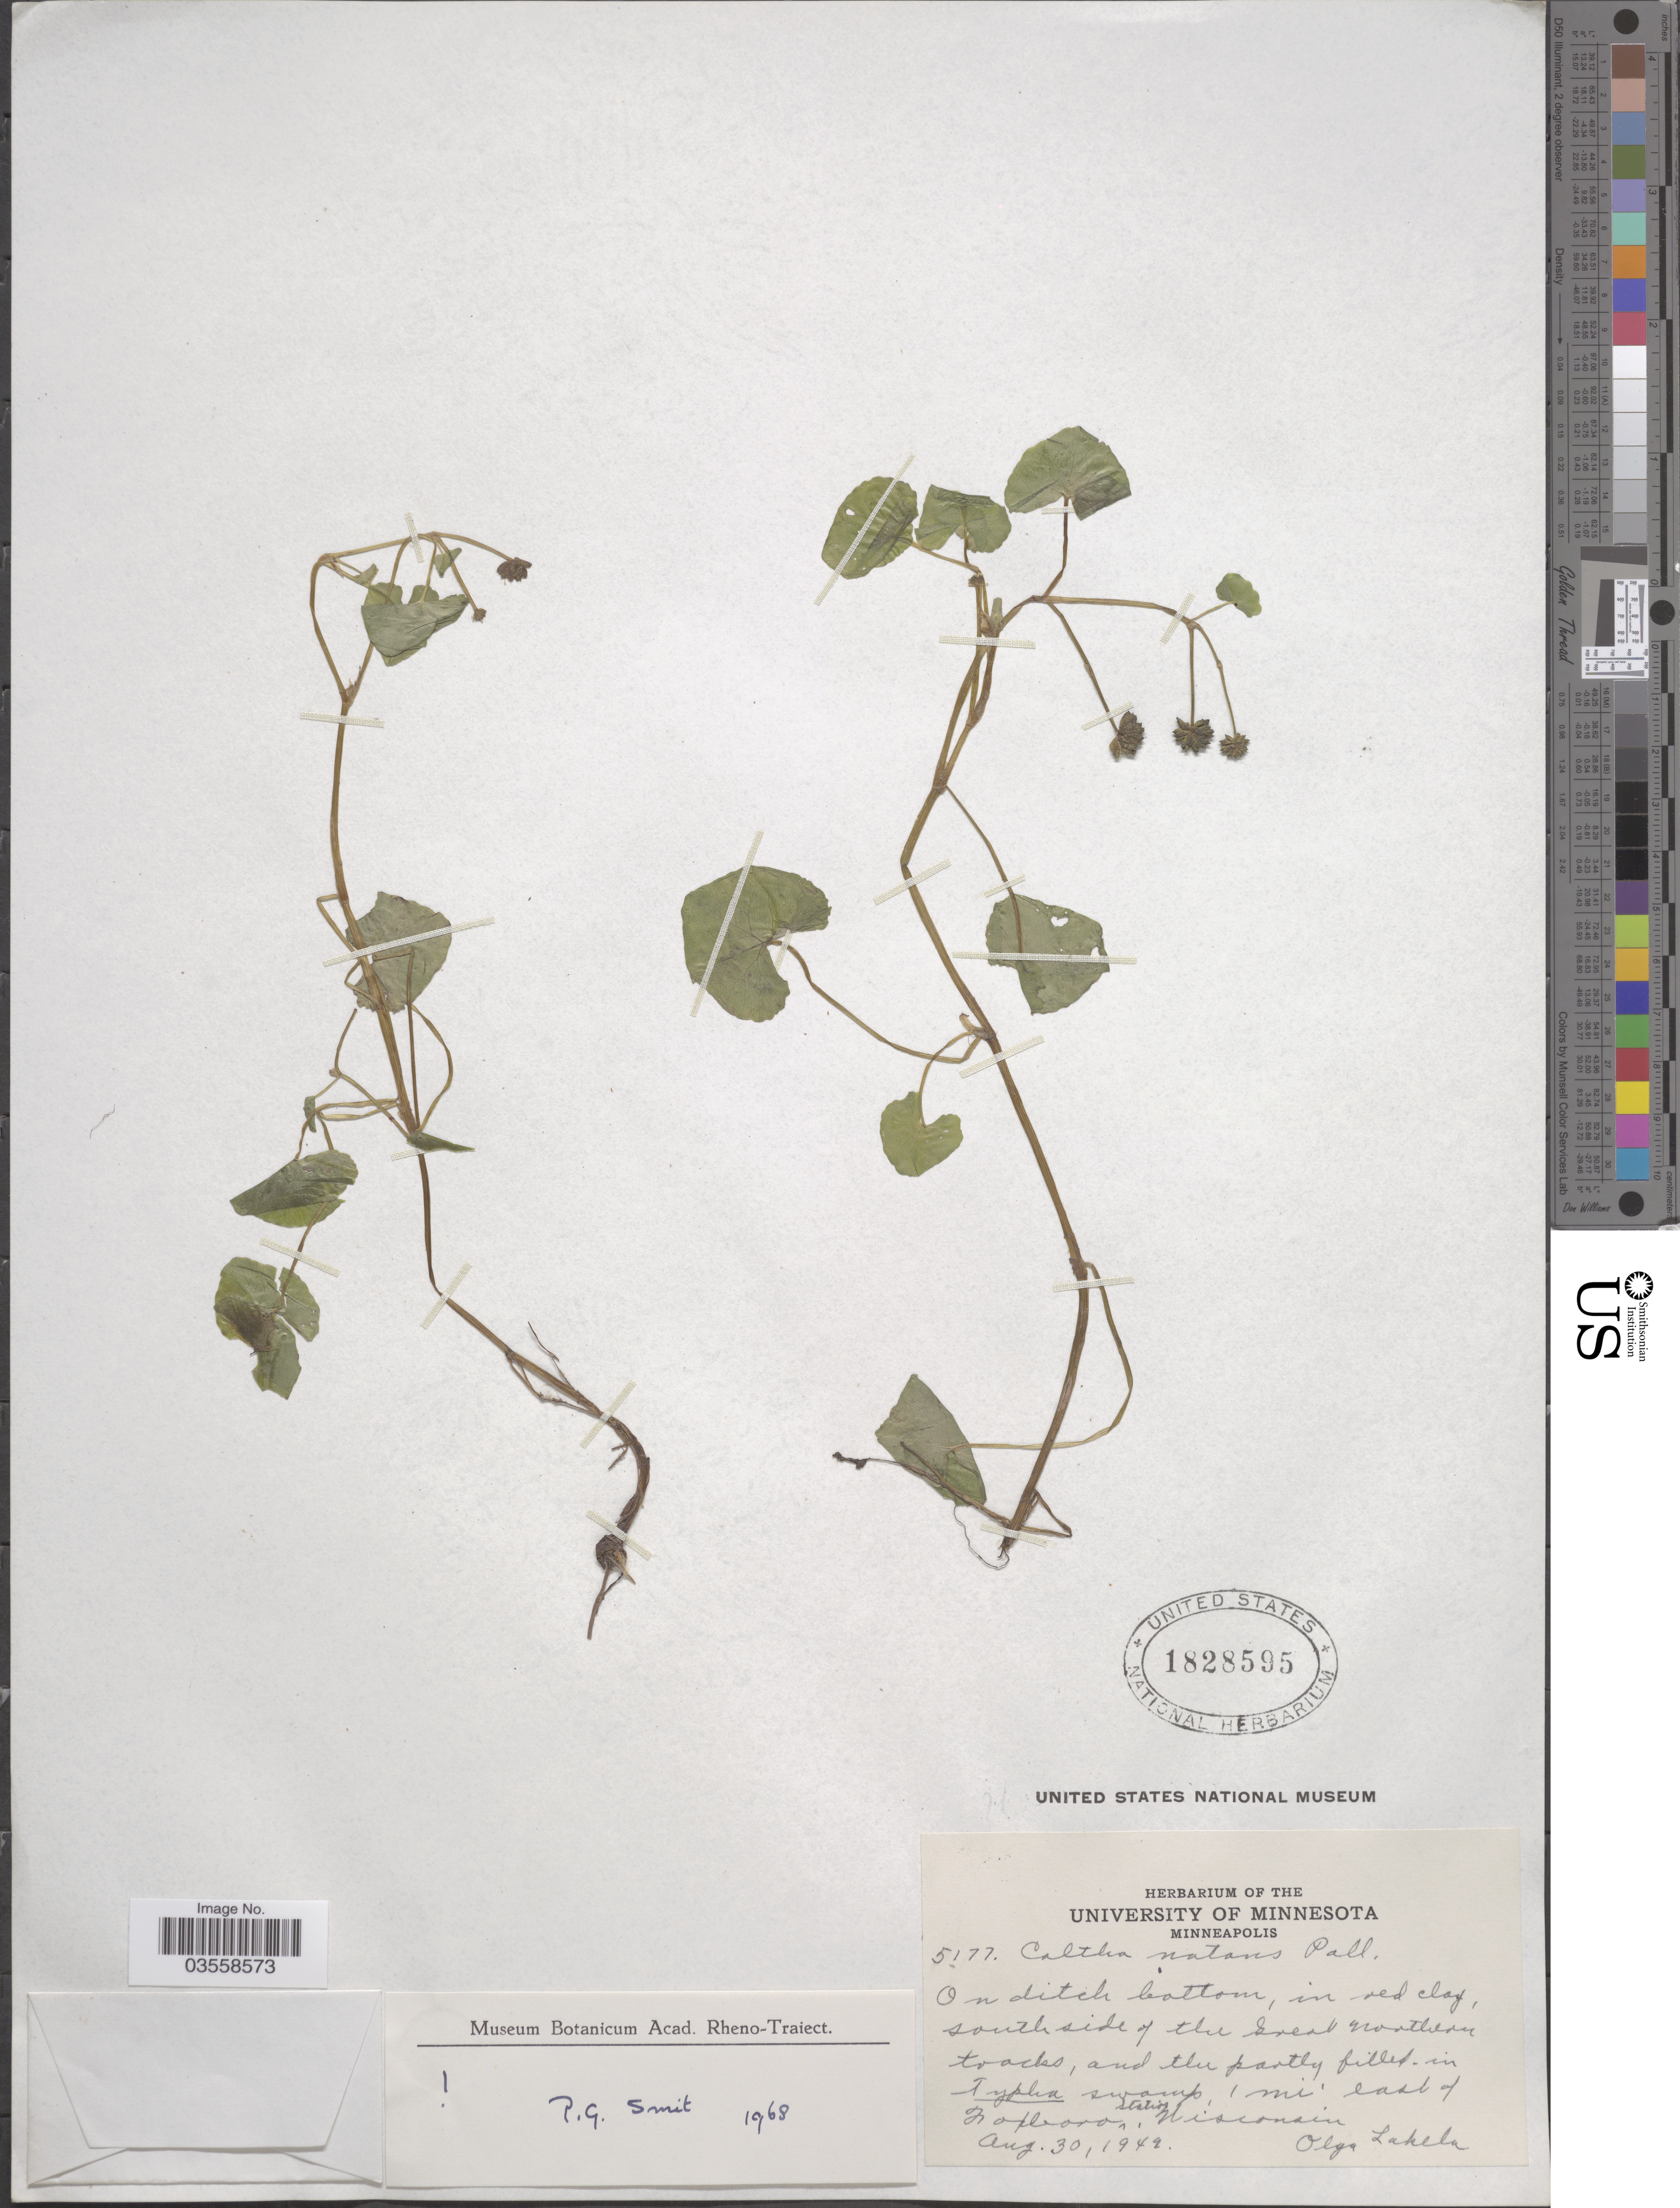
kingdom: Plantae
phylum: Tracheophyta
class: Magnoliopsida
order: Ranunculales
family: Ranunculaceae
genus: Caltha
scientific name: Caltha natans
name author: Pall.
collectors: O. K. Lakela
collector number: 5177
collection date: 1942-08-30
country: United States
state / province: Wisconsin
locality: South side of the Great Northern tracks, and the partly filled-in Typha swamp, 1 mi east of Foxboro Station.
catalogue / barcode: US 1828595